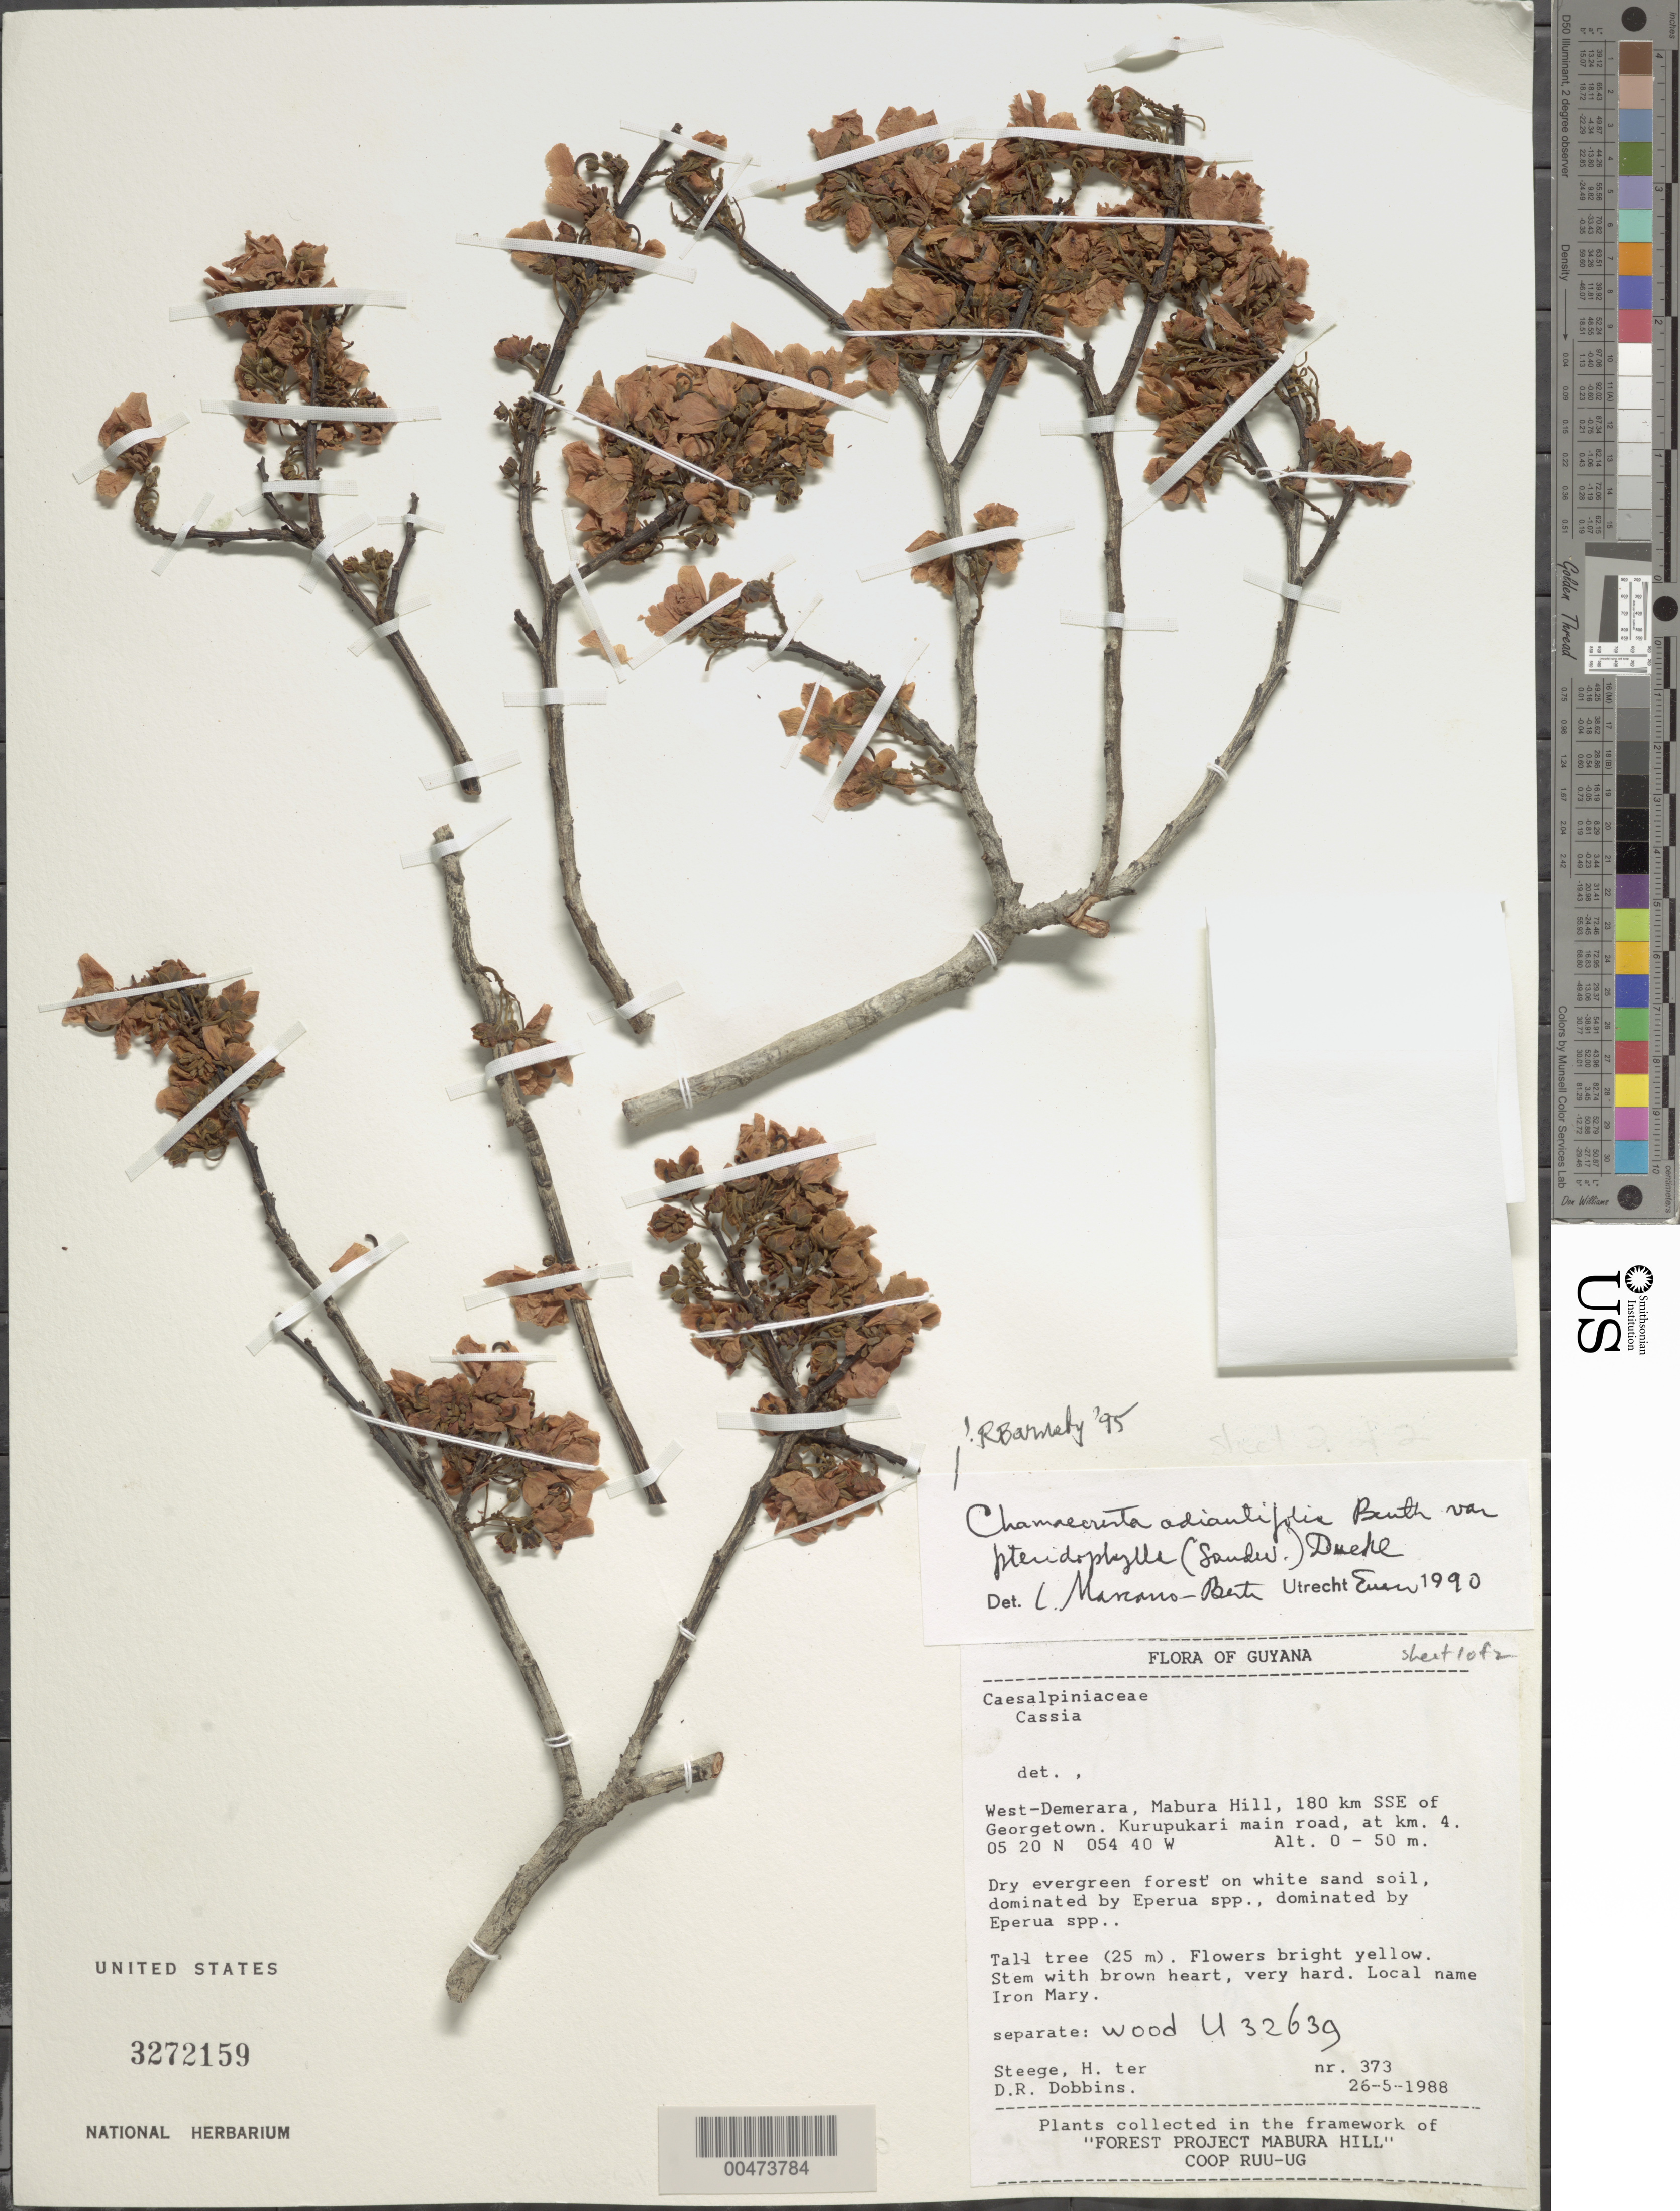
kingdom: Plantae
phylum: Tracheophyta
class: Magnoliopsida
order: Fabales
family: Fabaceae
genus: Chamaecrista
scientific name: Chamaecrista adiantifolia var. pteridophylla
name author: (Sandwith) H.S. Irwin & Barneby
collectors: H. ter Steege & D. Dobbins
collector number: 373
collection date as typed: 26 May 1988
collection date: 1988-05-26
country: Guyana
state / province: U. Demerara-Berbice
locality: Mabura hill, sse of georgetown, (former) west demerara dist.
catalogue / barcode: US 3272159